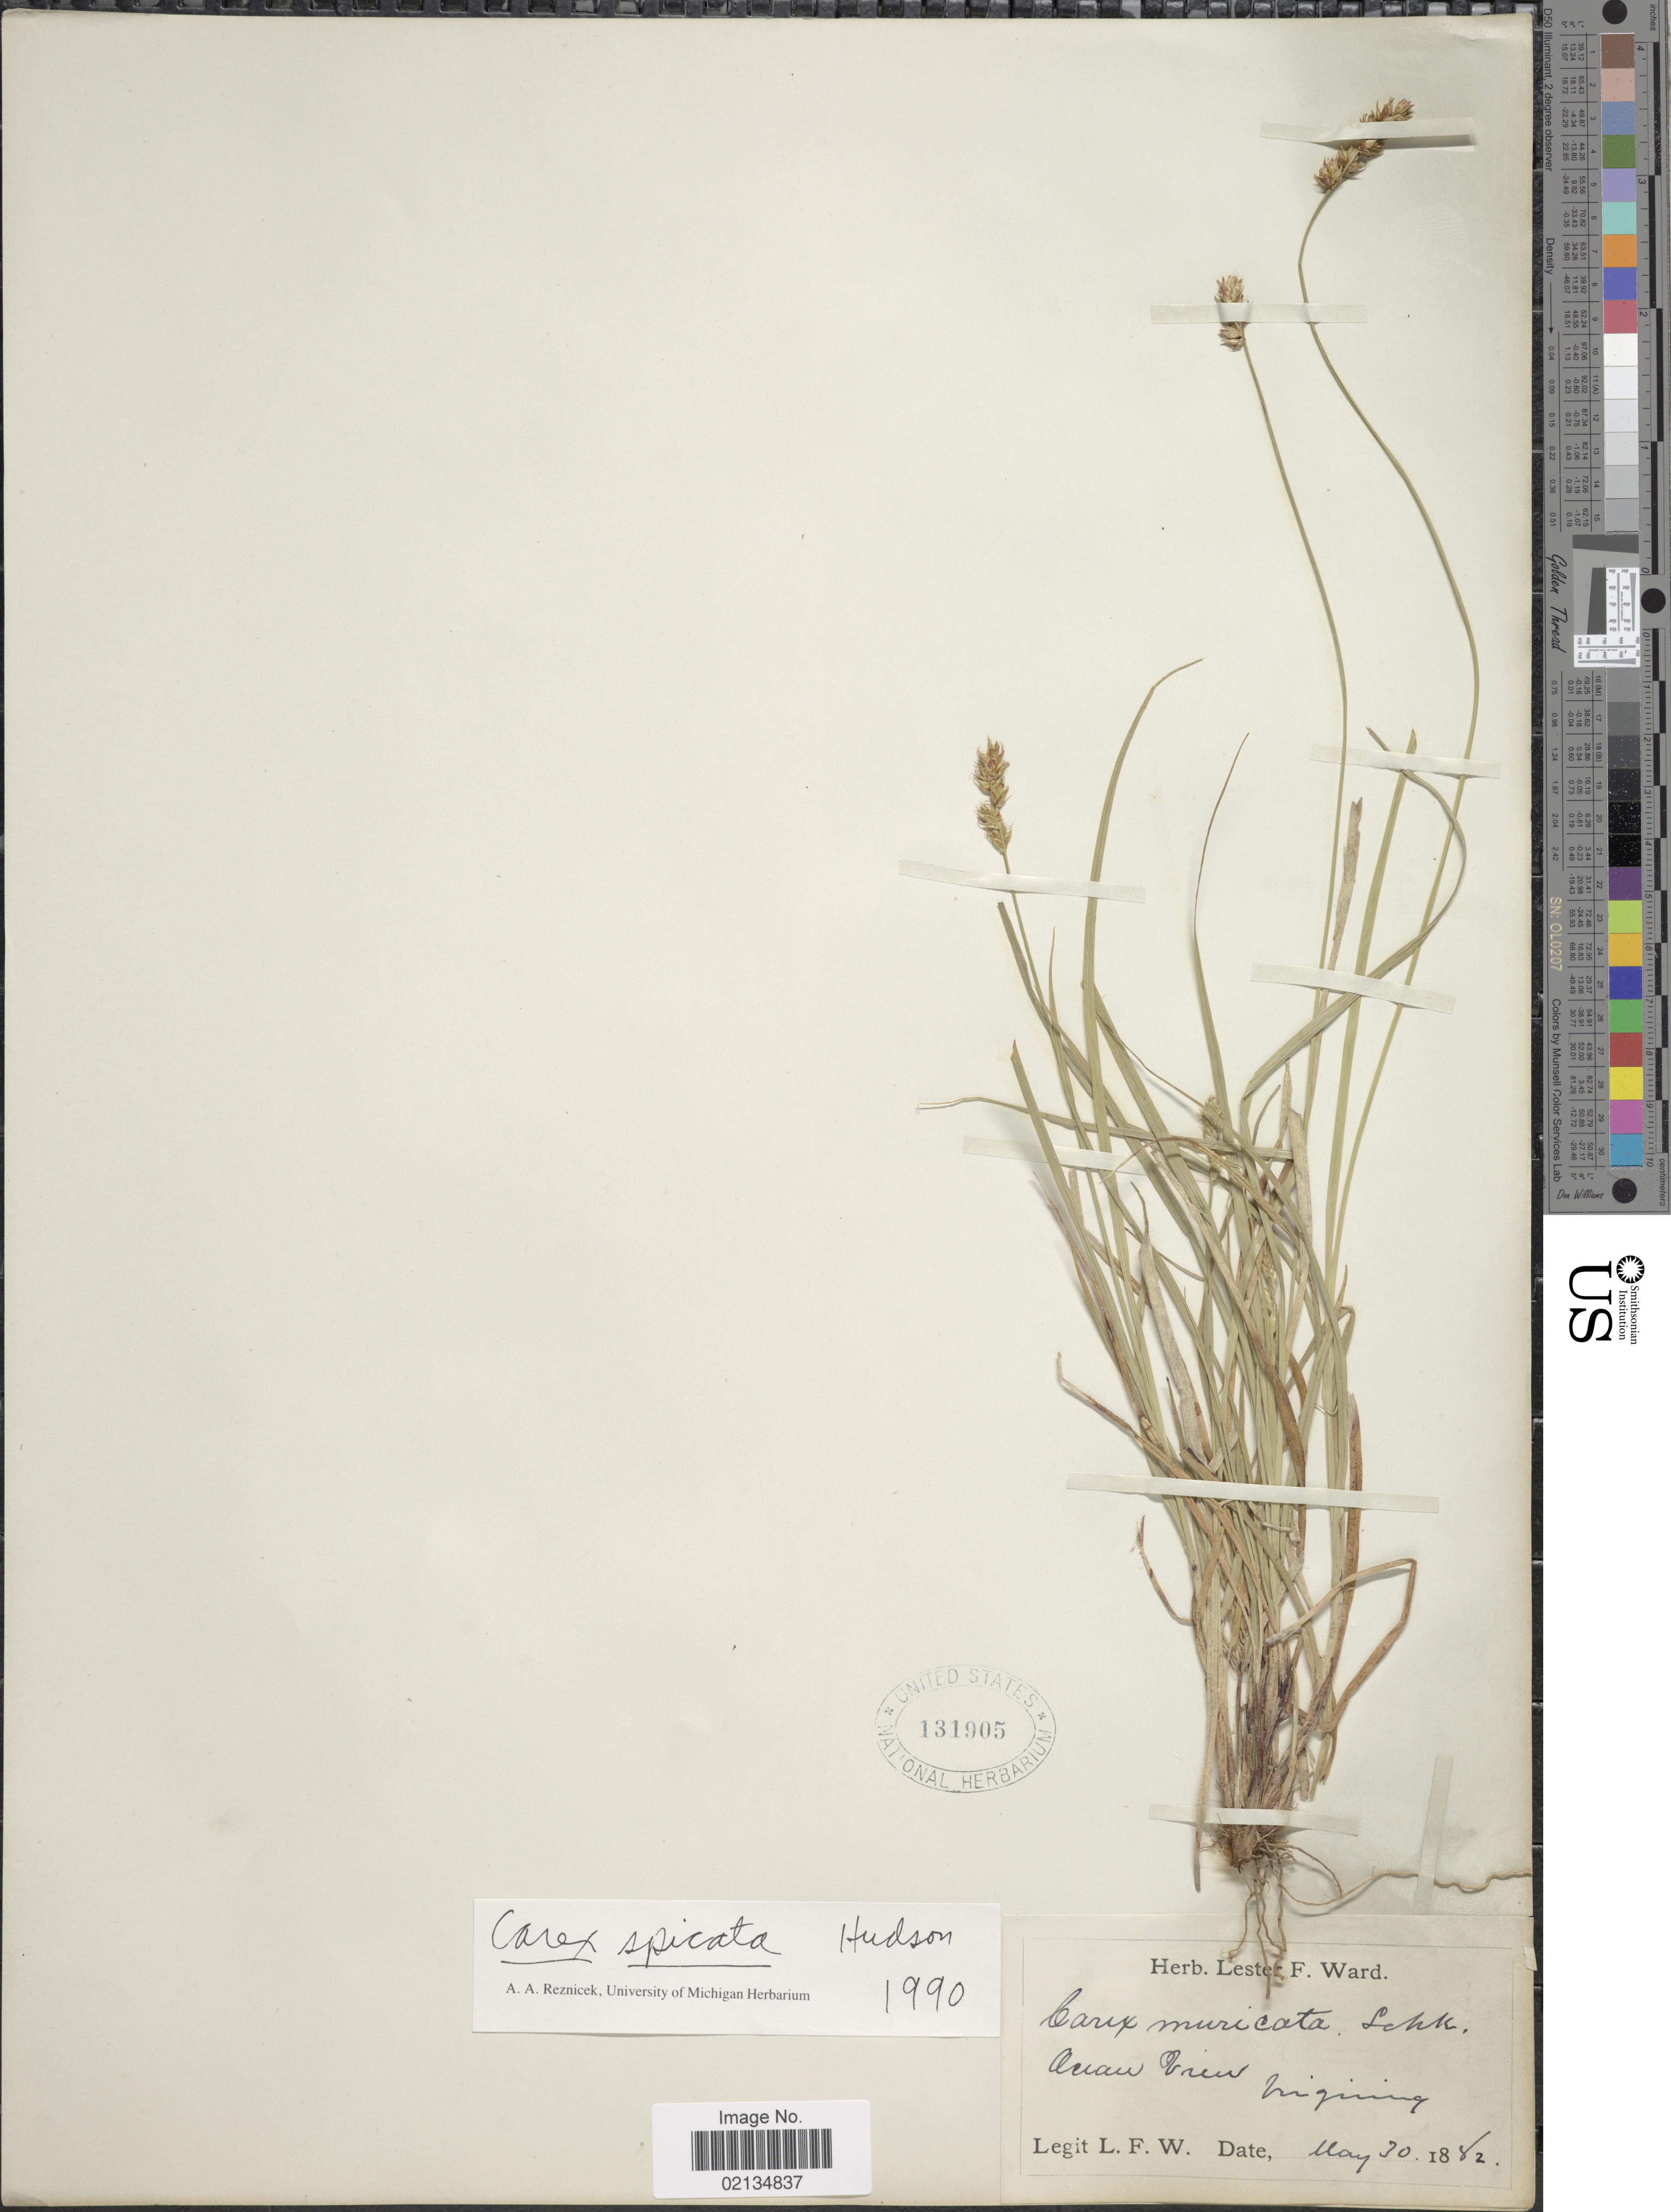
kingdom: Plantae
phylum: Tracheophyta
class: Liliopsida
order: Poales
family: Cyperaceae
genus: Carex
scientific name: Carex spicata subsp. spicata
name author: Huds.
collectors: L. F. Ward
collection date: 1882-05-30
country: United States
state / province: Virginia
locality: Ocean View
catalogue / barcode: US 131905